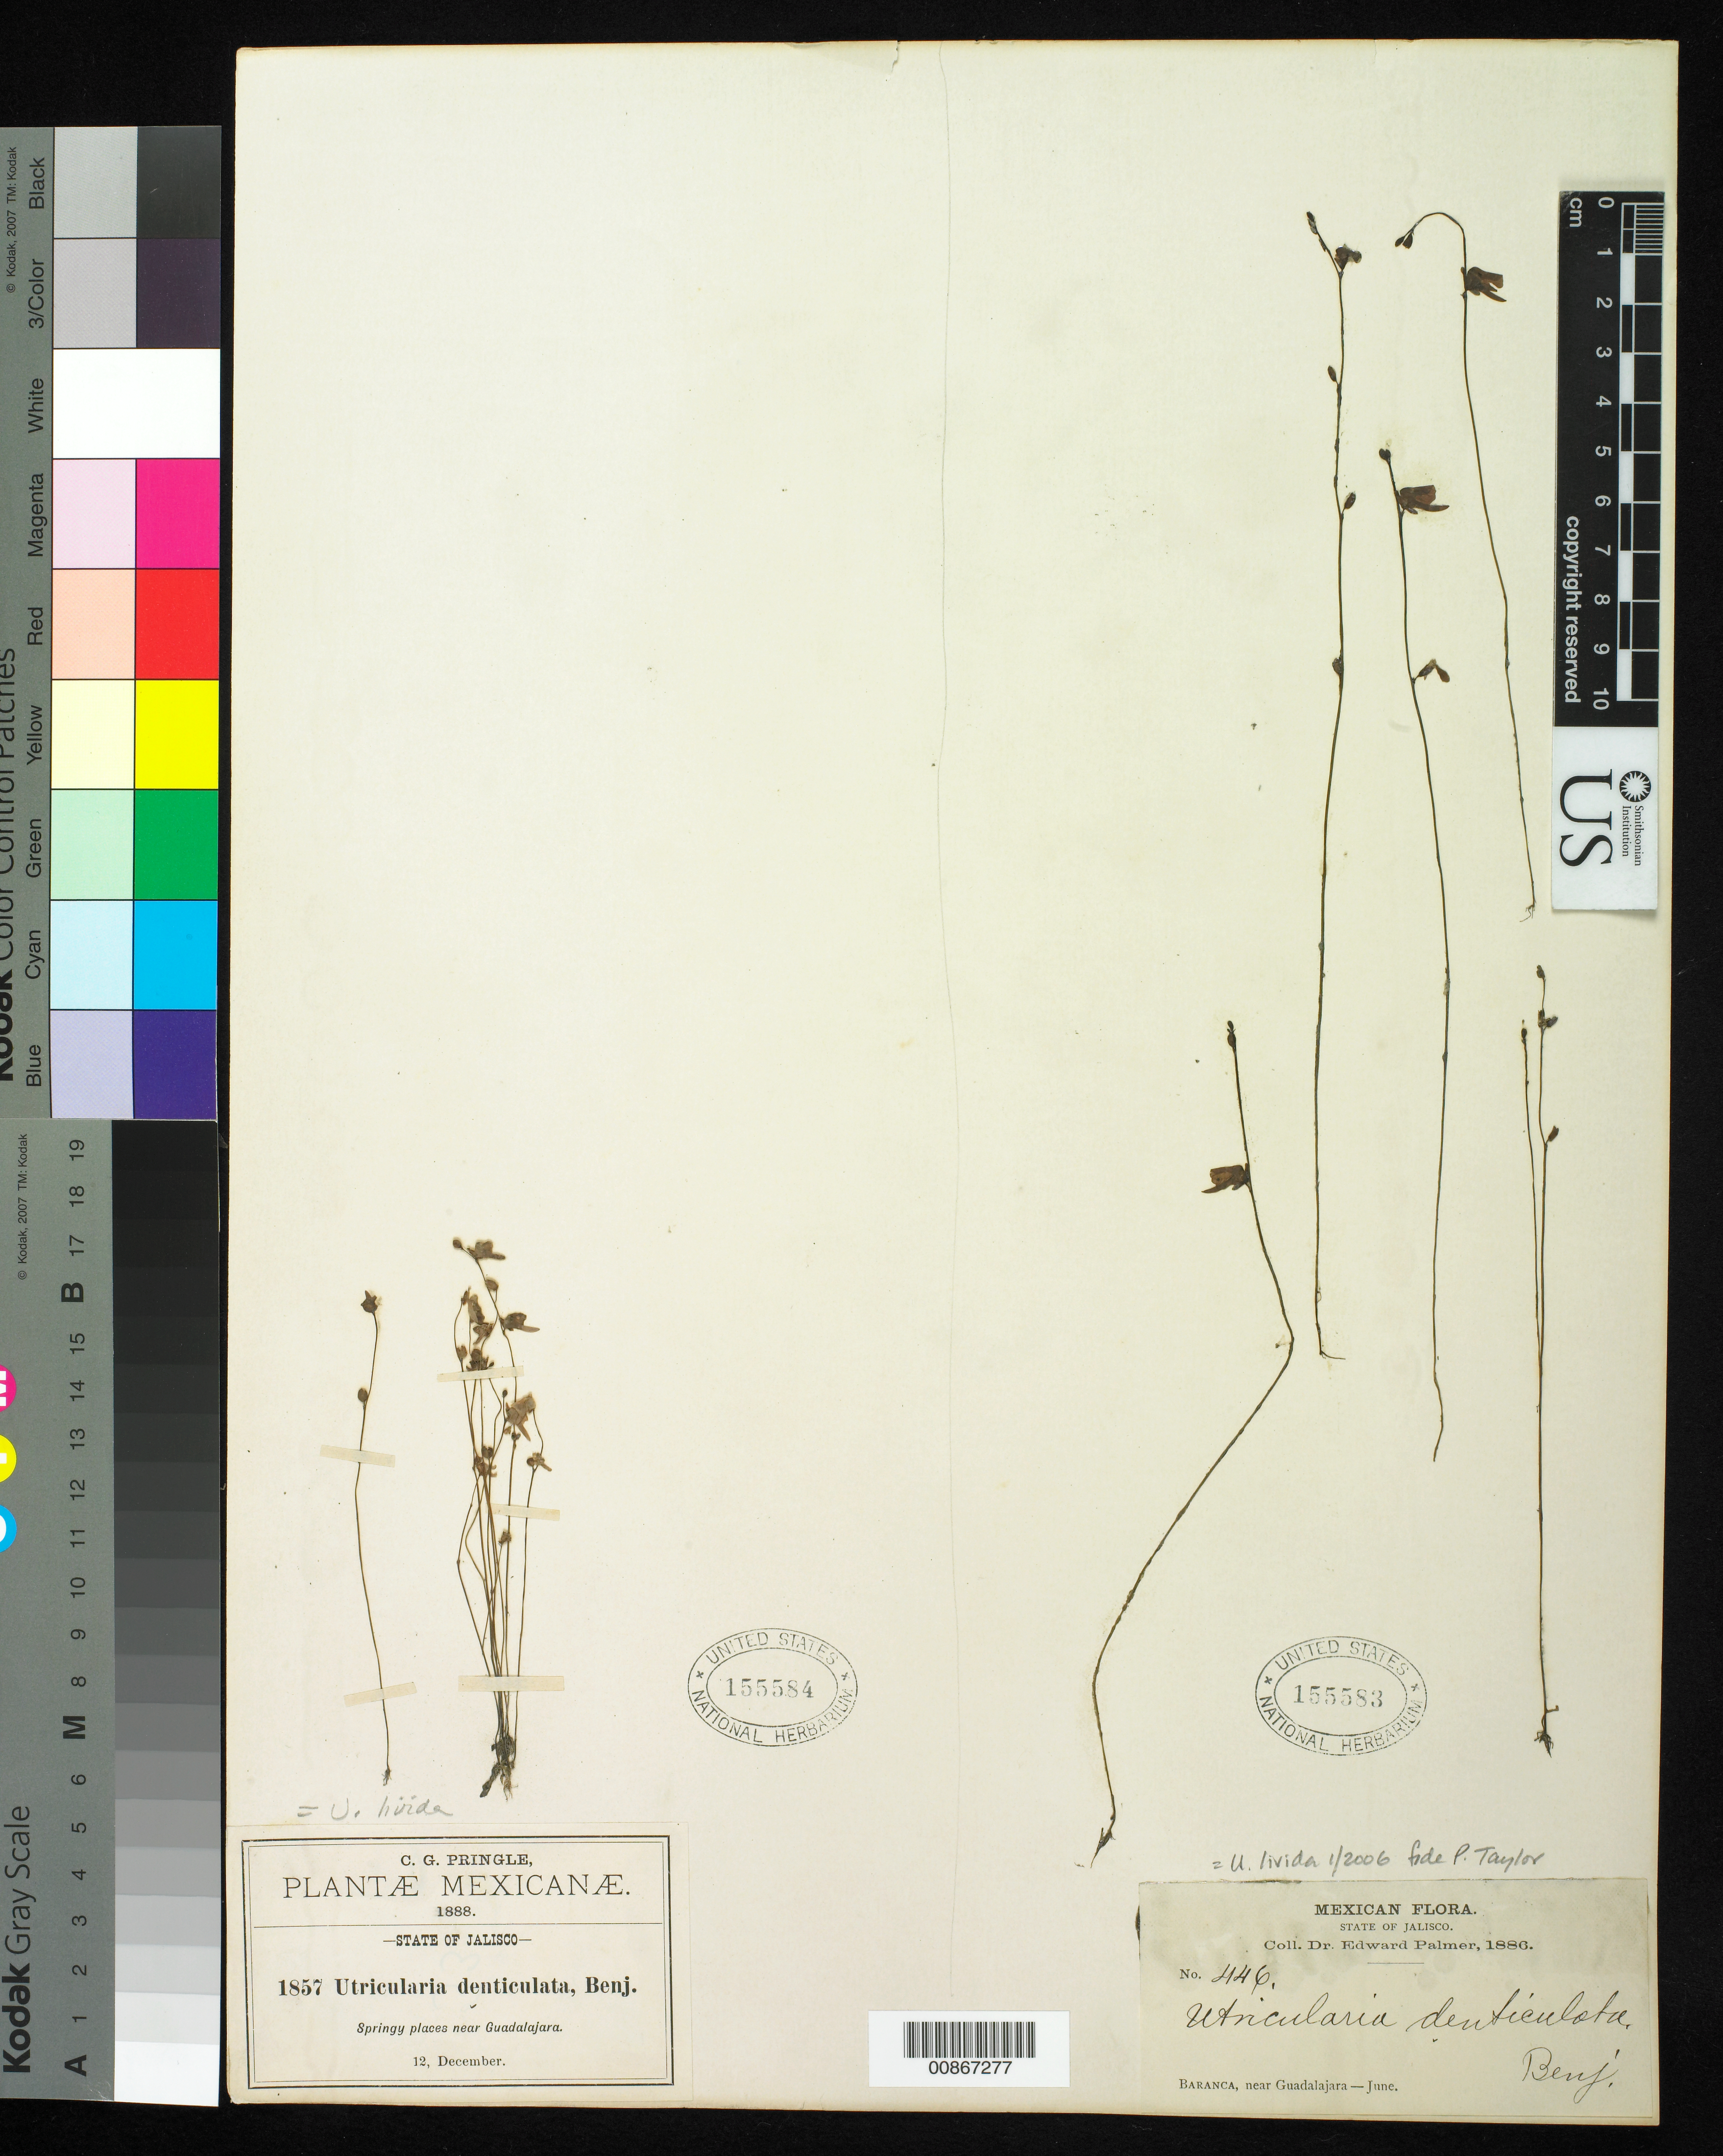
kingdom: Plantae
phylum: Tracheophyta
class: Magnoliopsida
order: Lamiales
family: Lentibulariaceae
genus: Utricularia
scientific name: Utricularia livida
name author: E. Mey.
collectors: E. Palmer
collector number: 446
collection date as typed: Jun 1886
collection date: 1886-06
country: Mexico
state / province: Jalisco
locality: Barranca near Guadalajara, Jalisco.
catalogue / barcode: US 155583